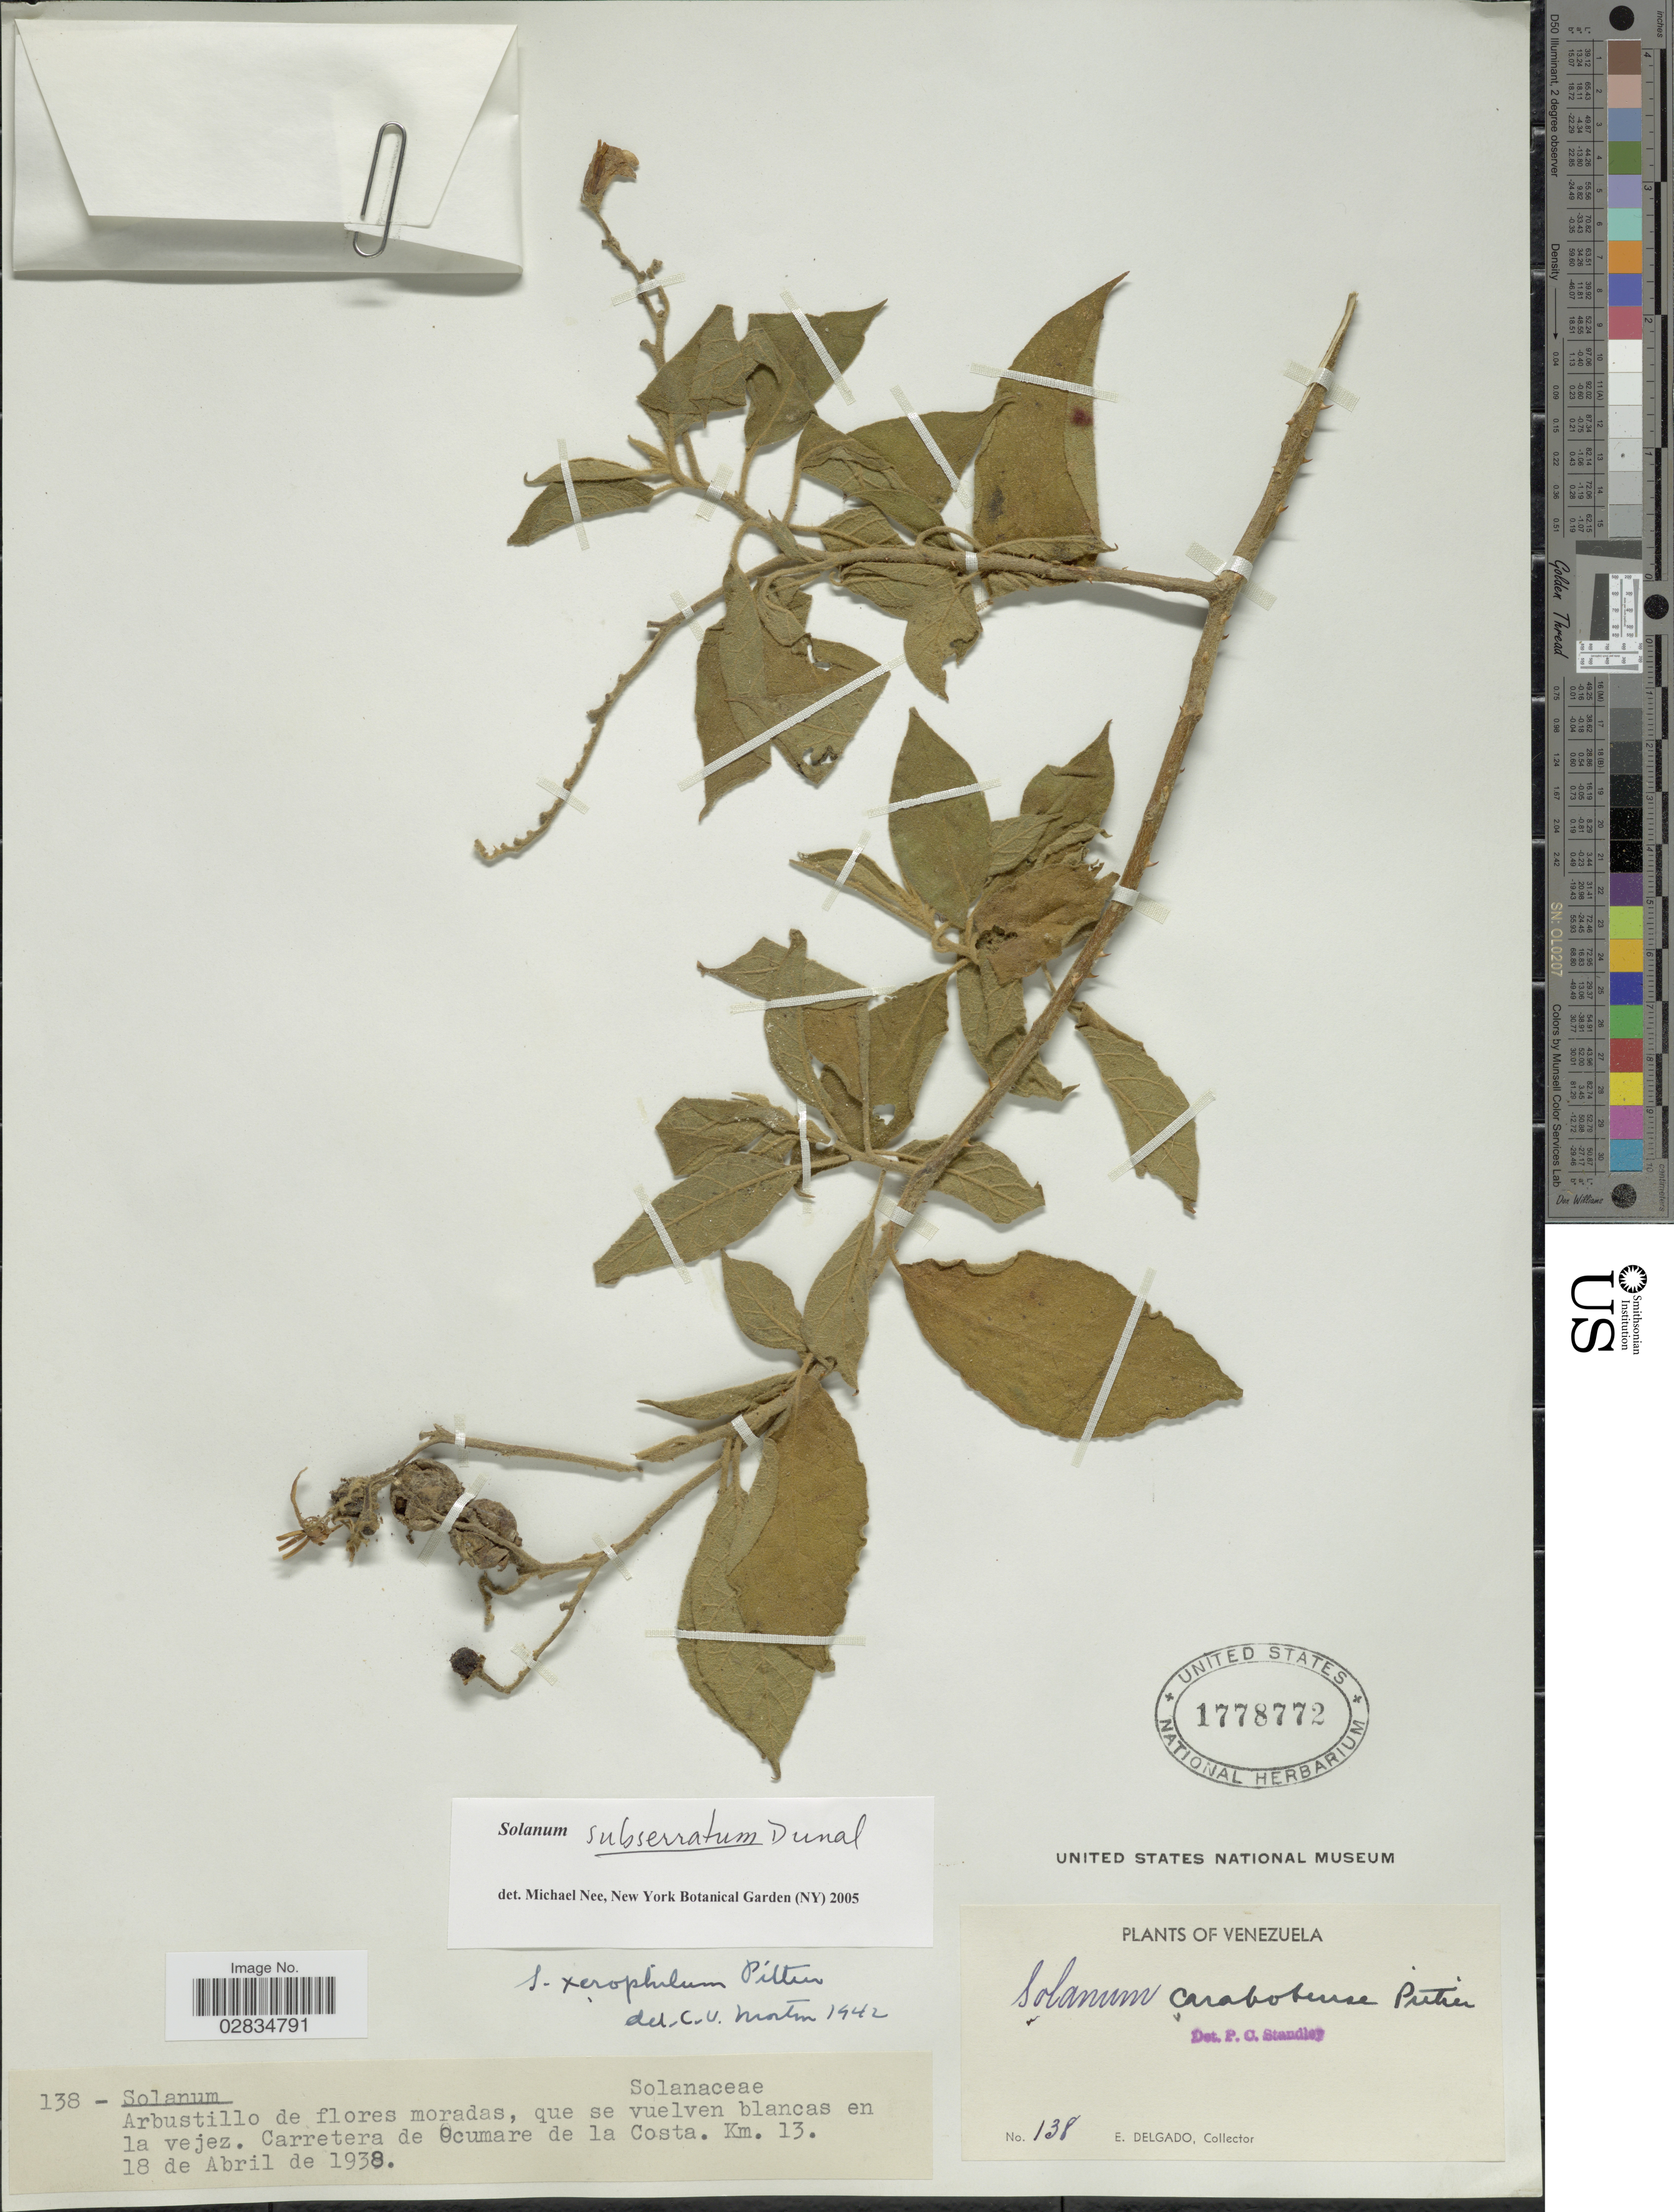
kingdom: Plantae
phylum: Tracheophyta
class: Magnoliopsida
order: Solanales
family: Solanaceae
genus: Solanum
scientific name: Solanum subserratum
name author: Dunal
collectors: E. Delgado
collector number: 138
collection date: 1938-04-18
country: Venezuela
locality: Carretera de Ocumare de la Costa. Km. 13.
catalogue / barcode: US 1778772